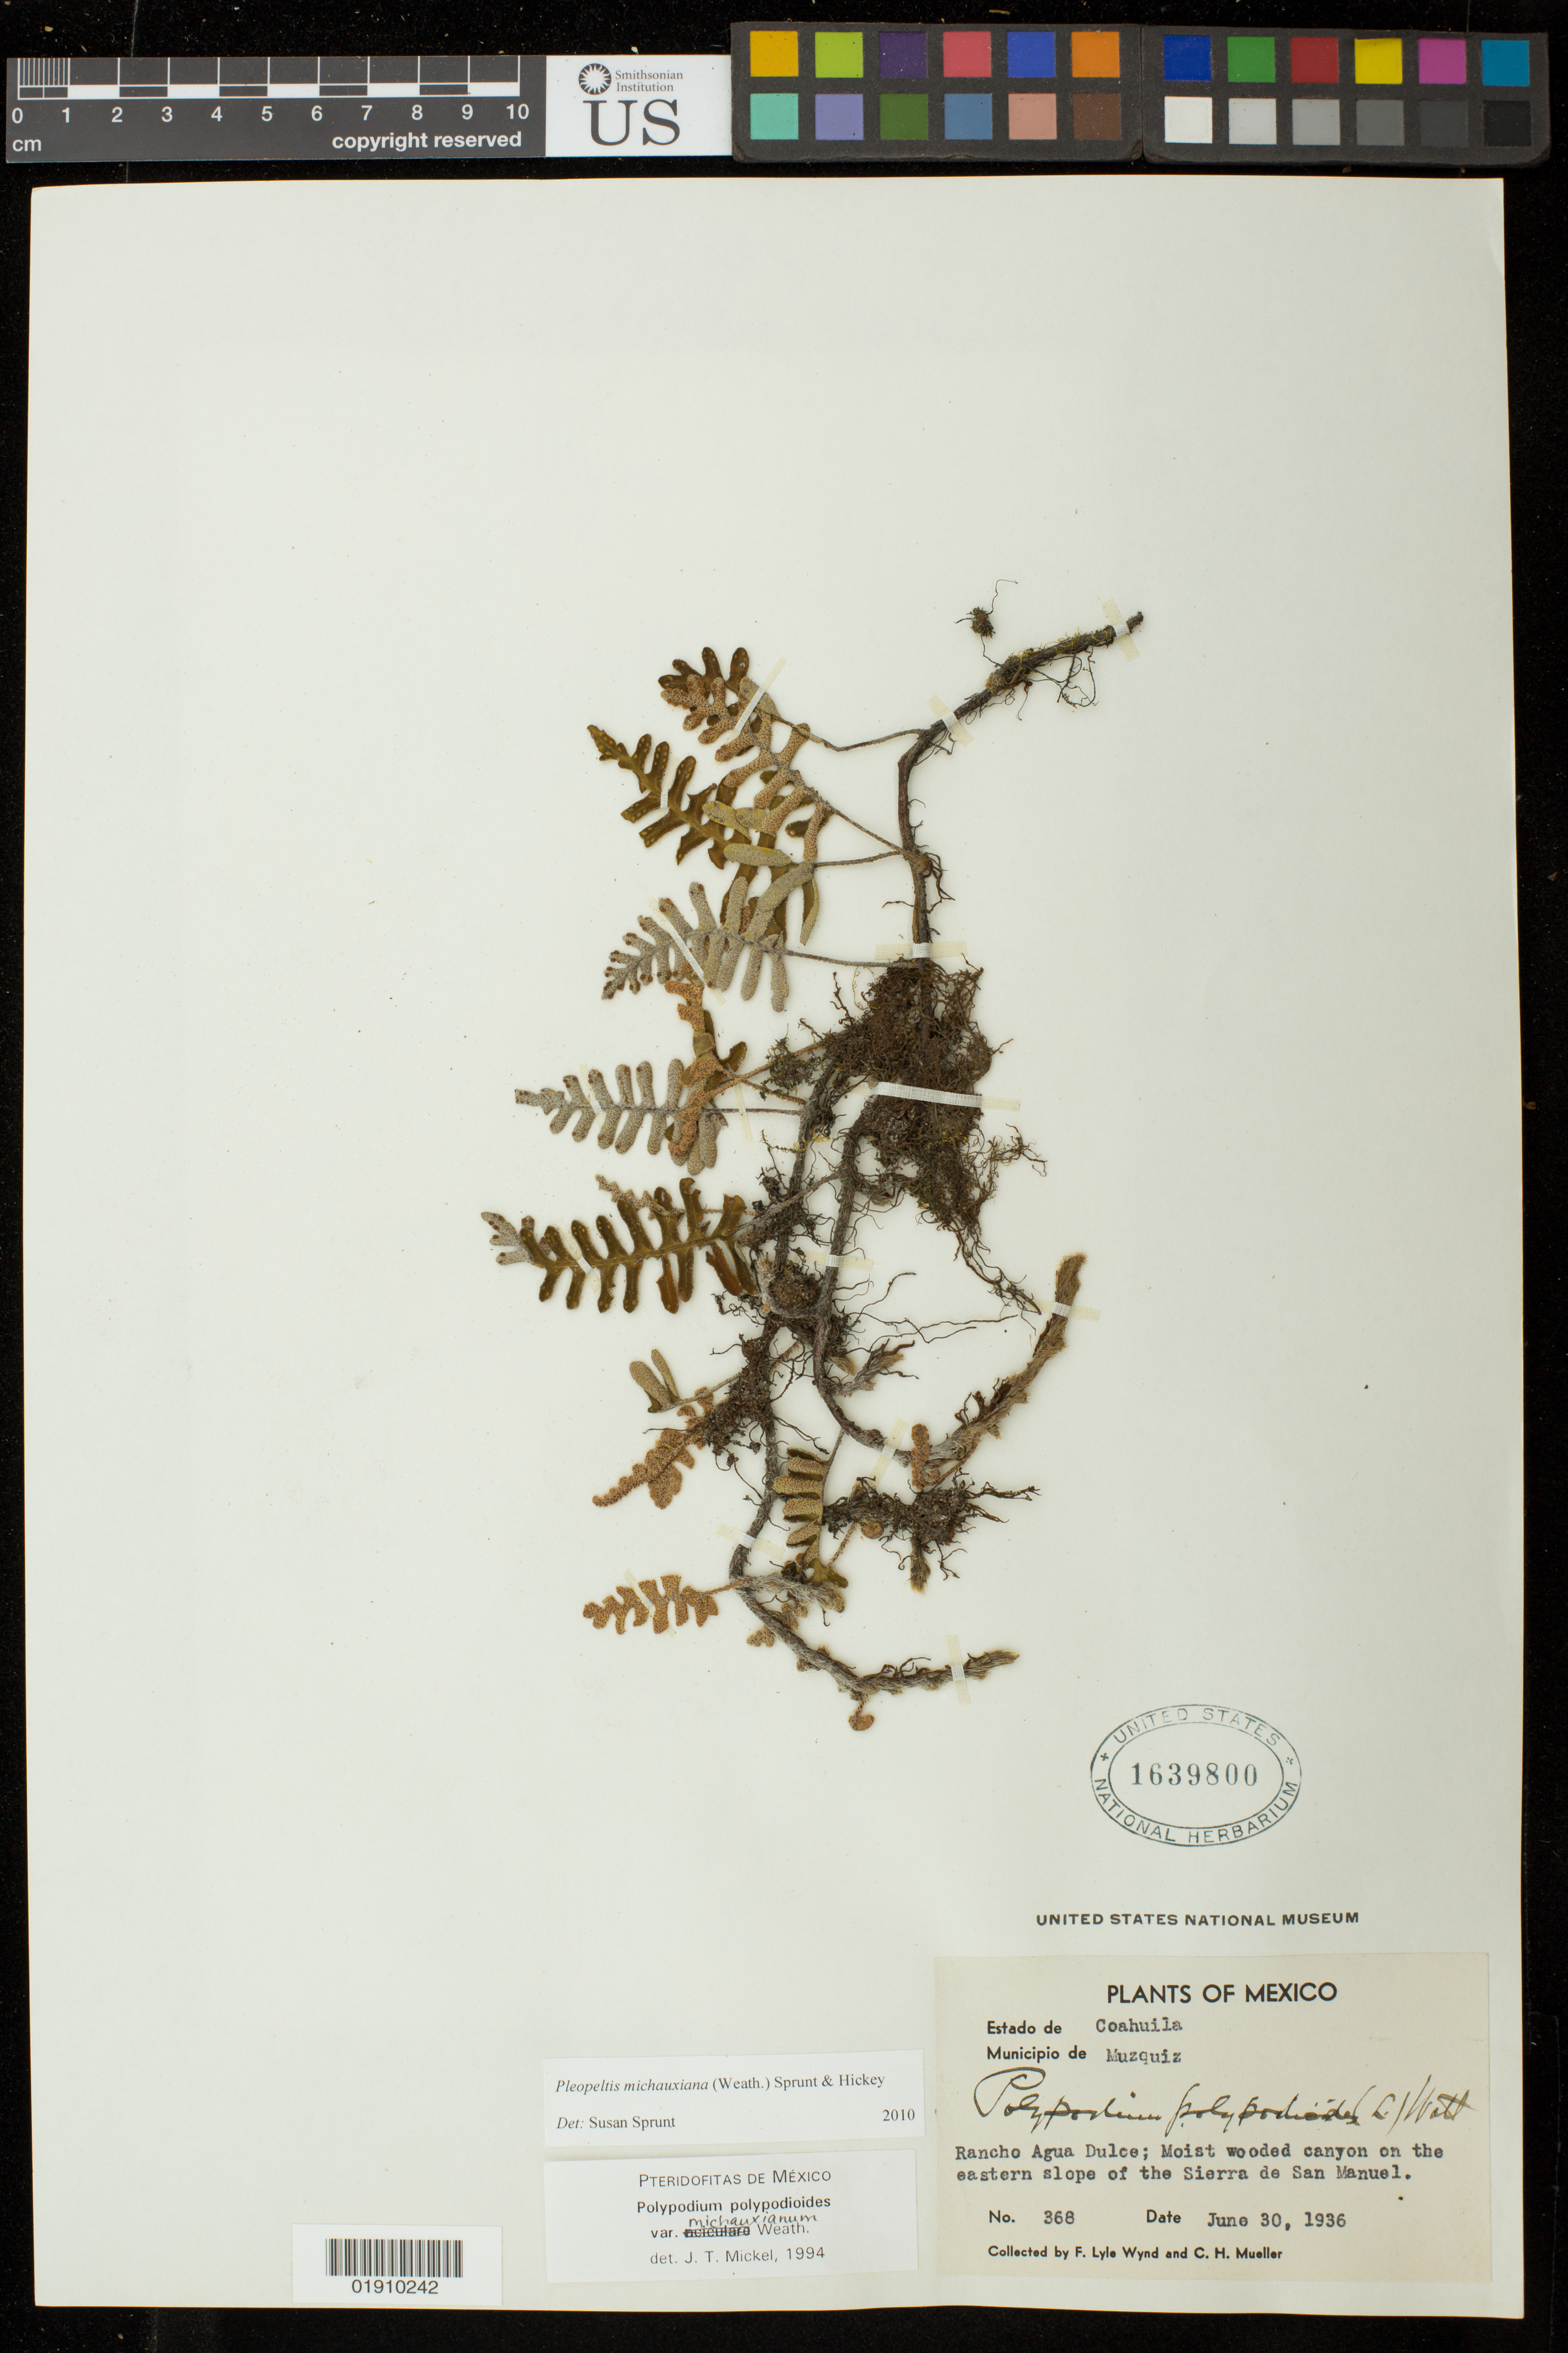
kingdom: Plantae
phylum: Tracheophyta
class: Polypodiopsida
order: Polypodiales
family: Polypodiaceae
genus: Pleopeltis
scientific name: Pleopeltis michauxiana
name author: (Weath.) Hickey & Sprunt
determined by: Sprunt, S. V.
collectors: F. L. Wynd & C. H. Mueller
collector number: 368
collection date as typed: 30 Jun 1936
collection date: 1936-06-30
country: Mexico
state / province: Coahuila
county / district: Múzquiz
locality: Rancho Agua Dulce; Moist wooded canyon on the eastern slope of the Sierra de San Manuel, Municipio de Múzquiz, Estado de Coahuila.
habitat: Moist wooded canyon.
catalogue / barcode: US 1639800